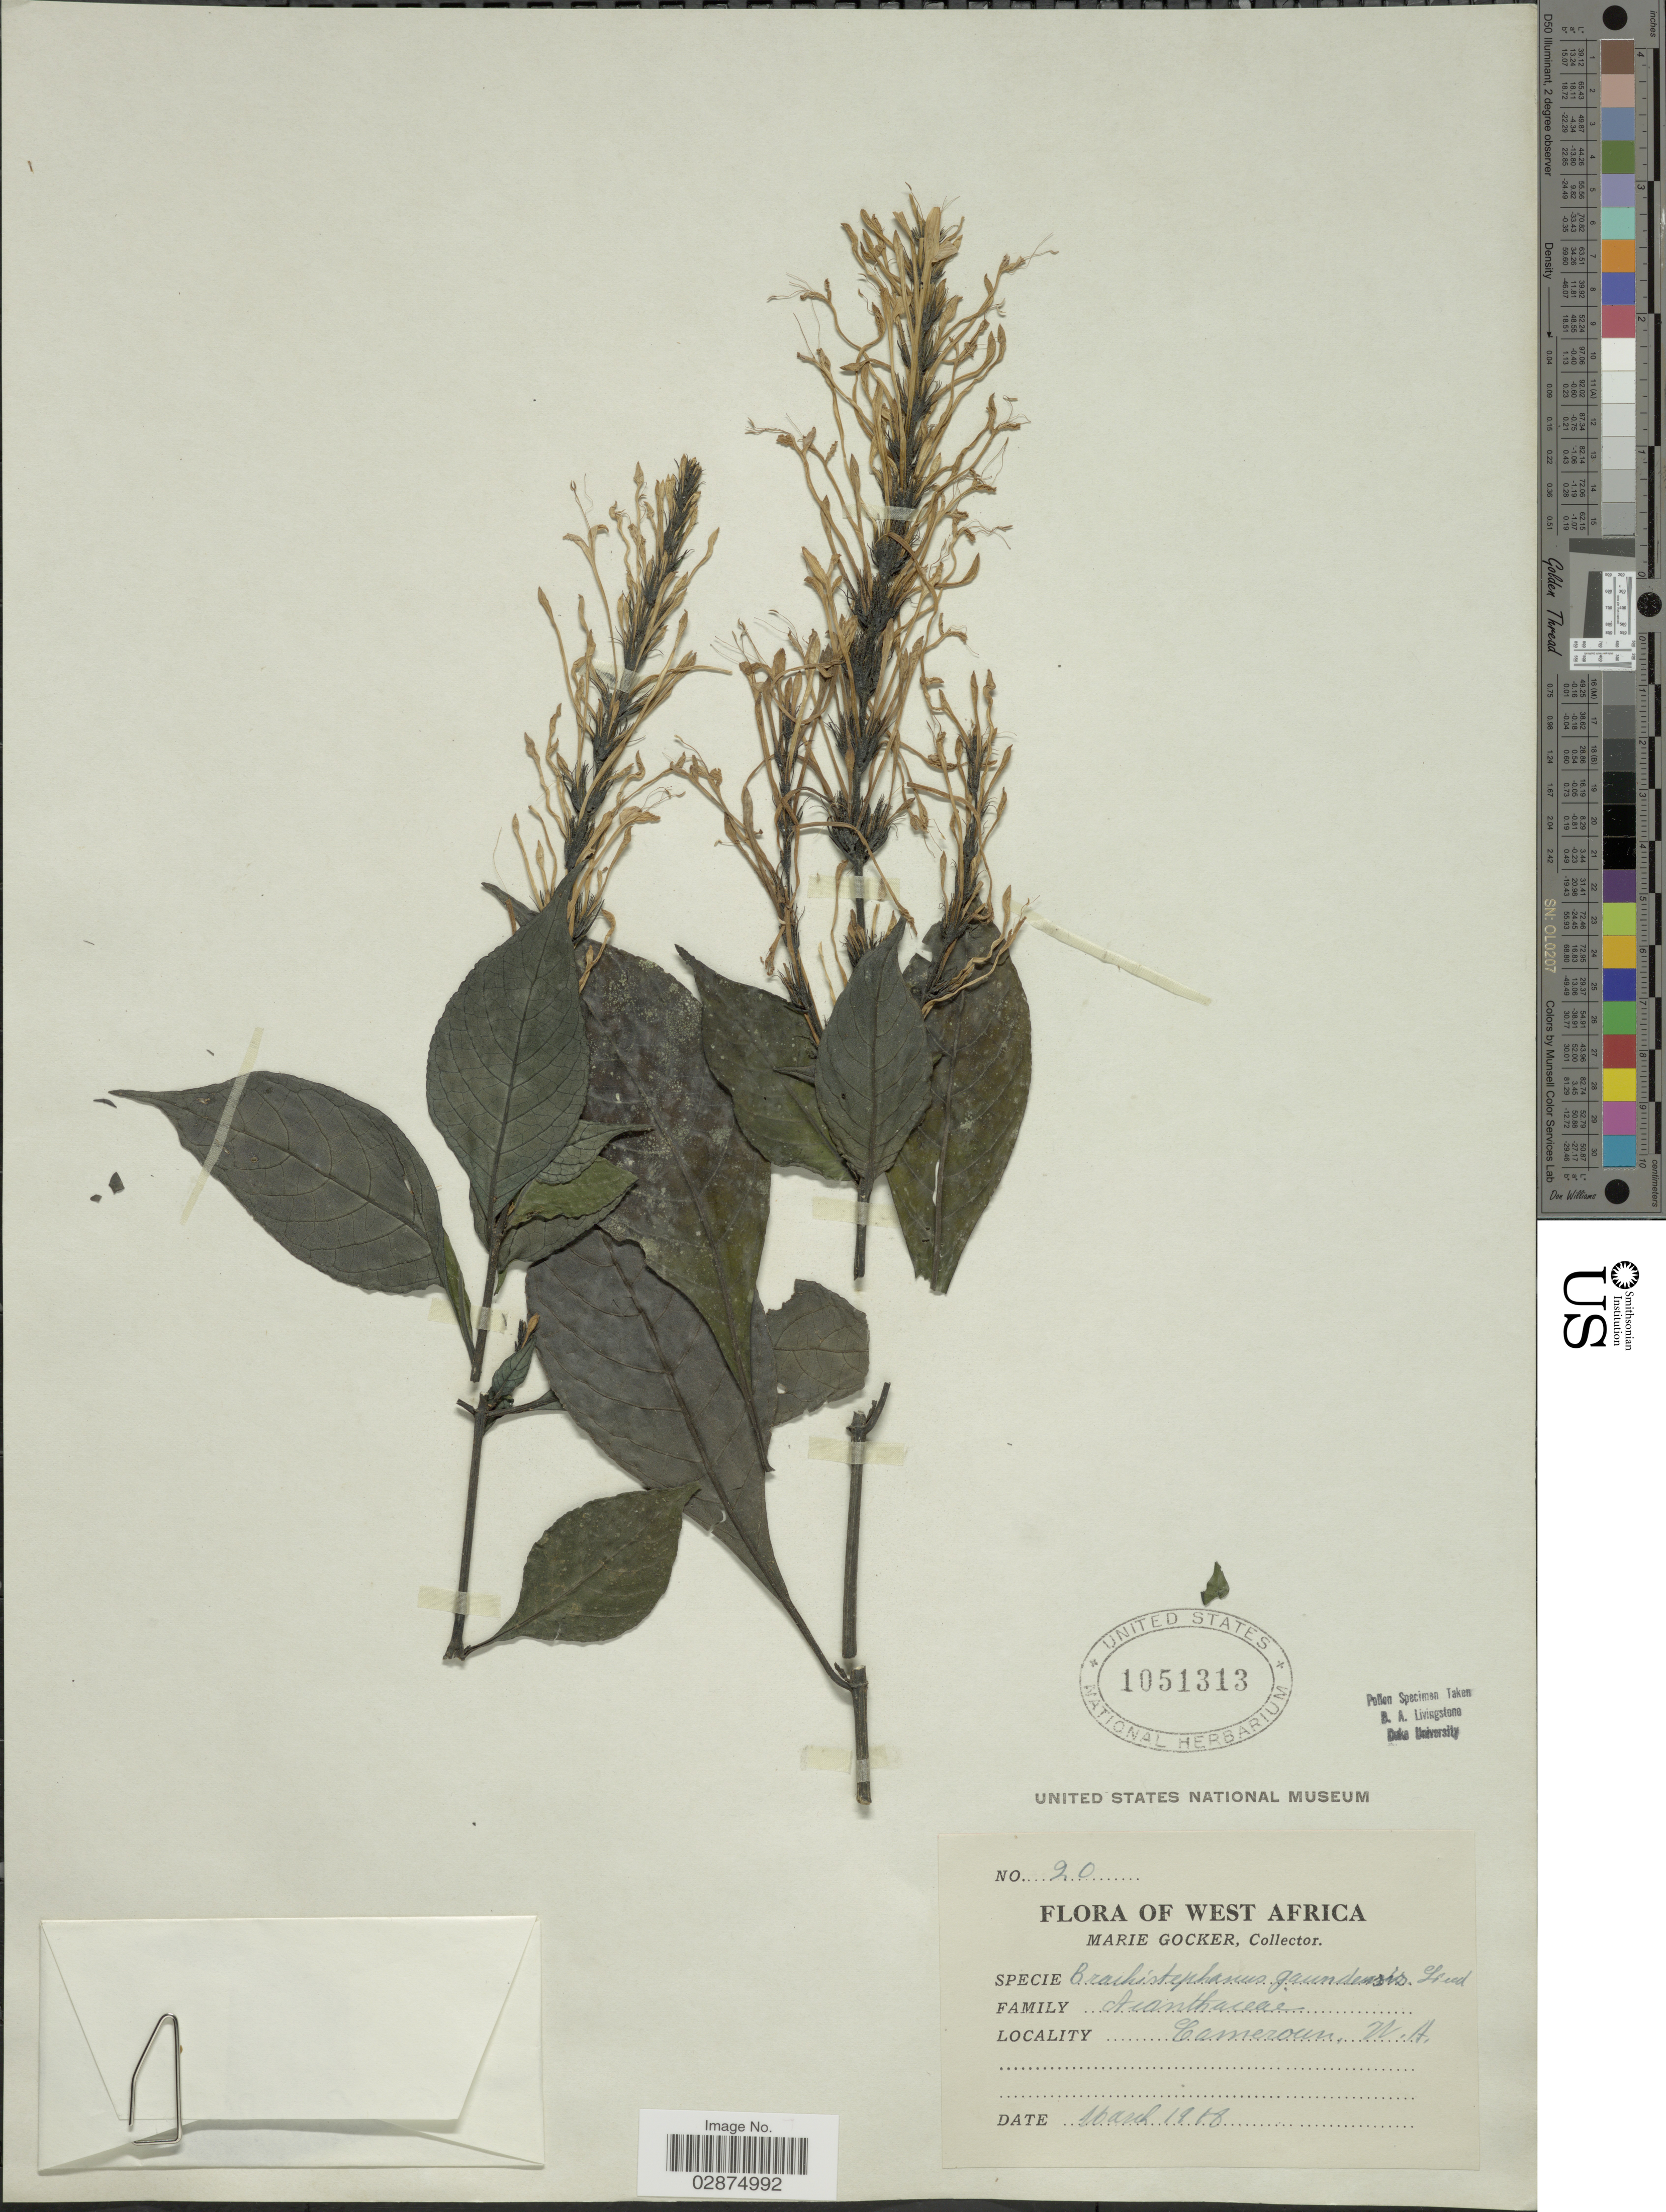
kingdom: Plantae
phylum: Tracheophyta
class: Magnoliopsida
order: Lamiales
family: Acanthaceae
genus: Brachystephanus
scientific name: Brachystephanus jaundensis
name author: Lindau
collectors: M. Gocker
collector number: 20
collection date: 1918-03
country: Cameroon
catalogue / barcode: US 1051313